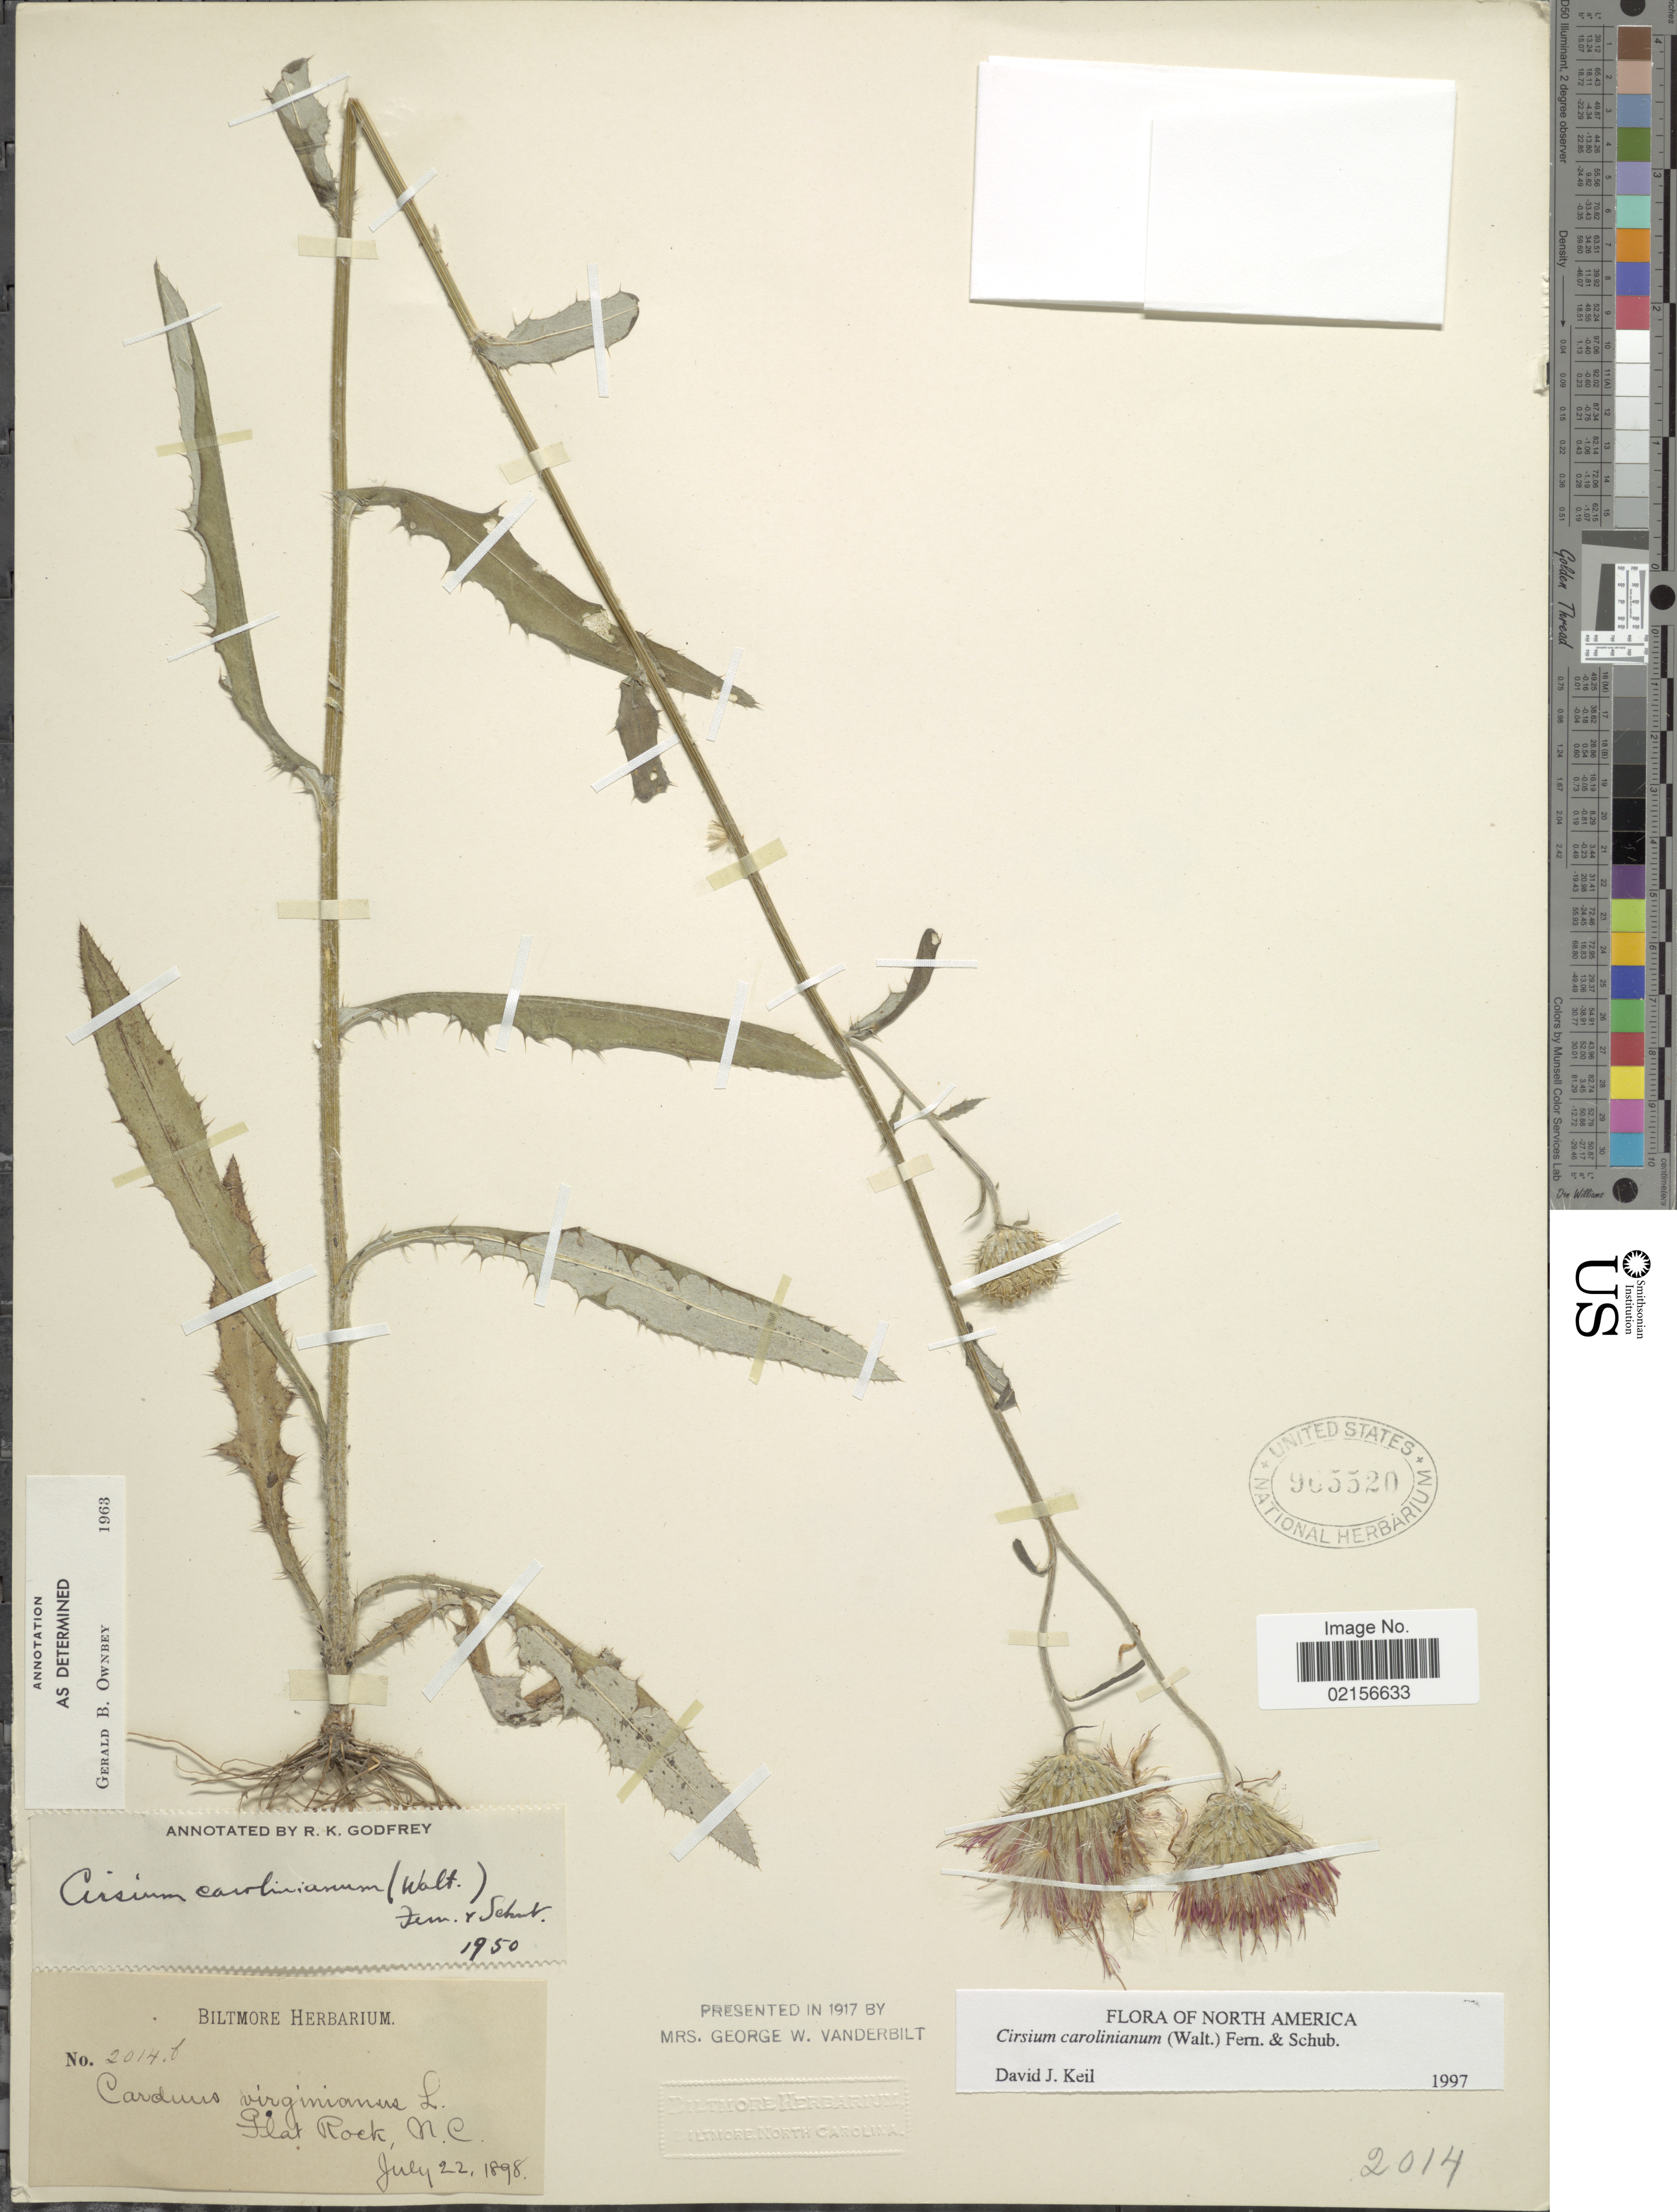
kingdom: Plantae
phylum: Tracheophyta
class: Magnoliopsida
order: Asterales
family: Asteraceae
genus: Cirsium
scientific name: Cirsium carolinianum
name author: (Walter) Fernald & Schub.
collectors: ex herb. Biltmore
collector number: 2014b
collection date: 1898-07-22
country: United States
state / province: North Carolina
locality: Flat Rock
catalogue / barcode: US 965520